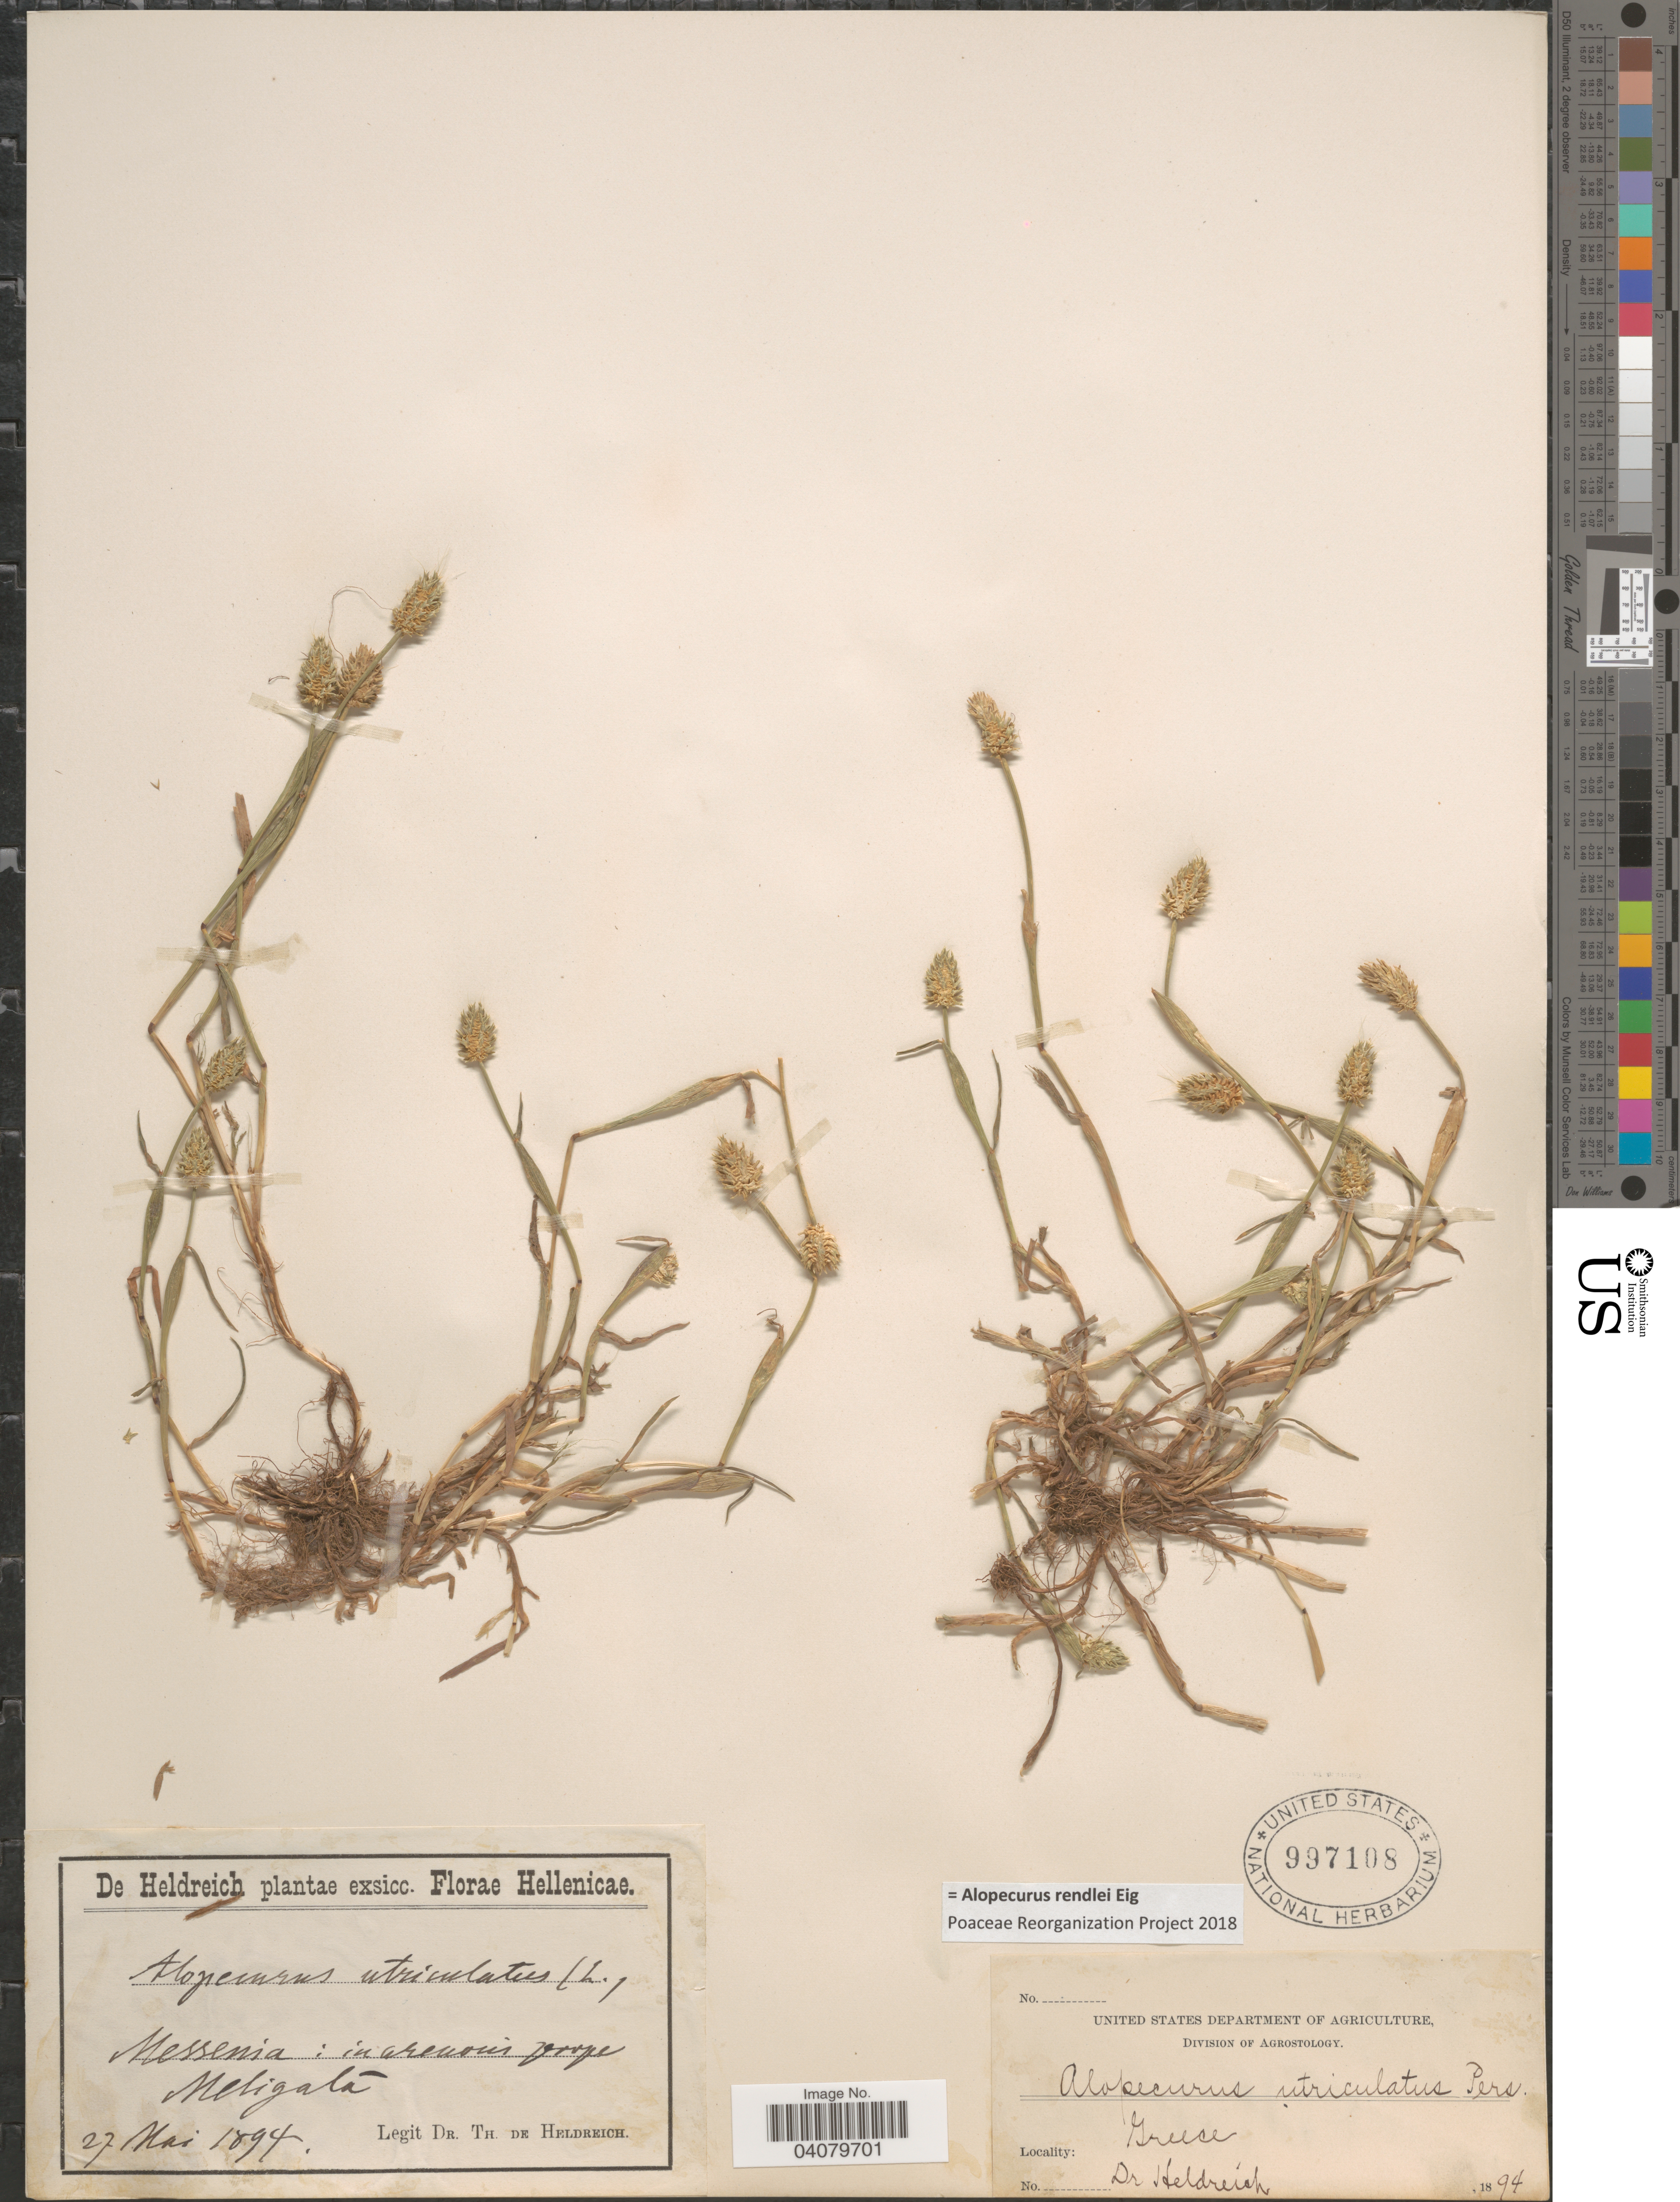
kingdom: Plantae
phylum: Tracheophyta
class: Liliopsida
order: Poales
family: Poaceae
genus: Alopecurus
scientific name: Alopecurus rendlei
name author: Eig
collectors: T. De Heldreich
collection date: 1894-05-27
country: Greece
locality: Hellenicae. Messenia : in arenosis prope Meligata.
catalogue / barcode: US 997108